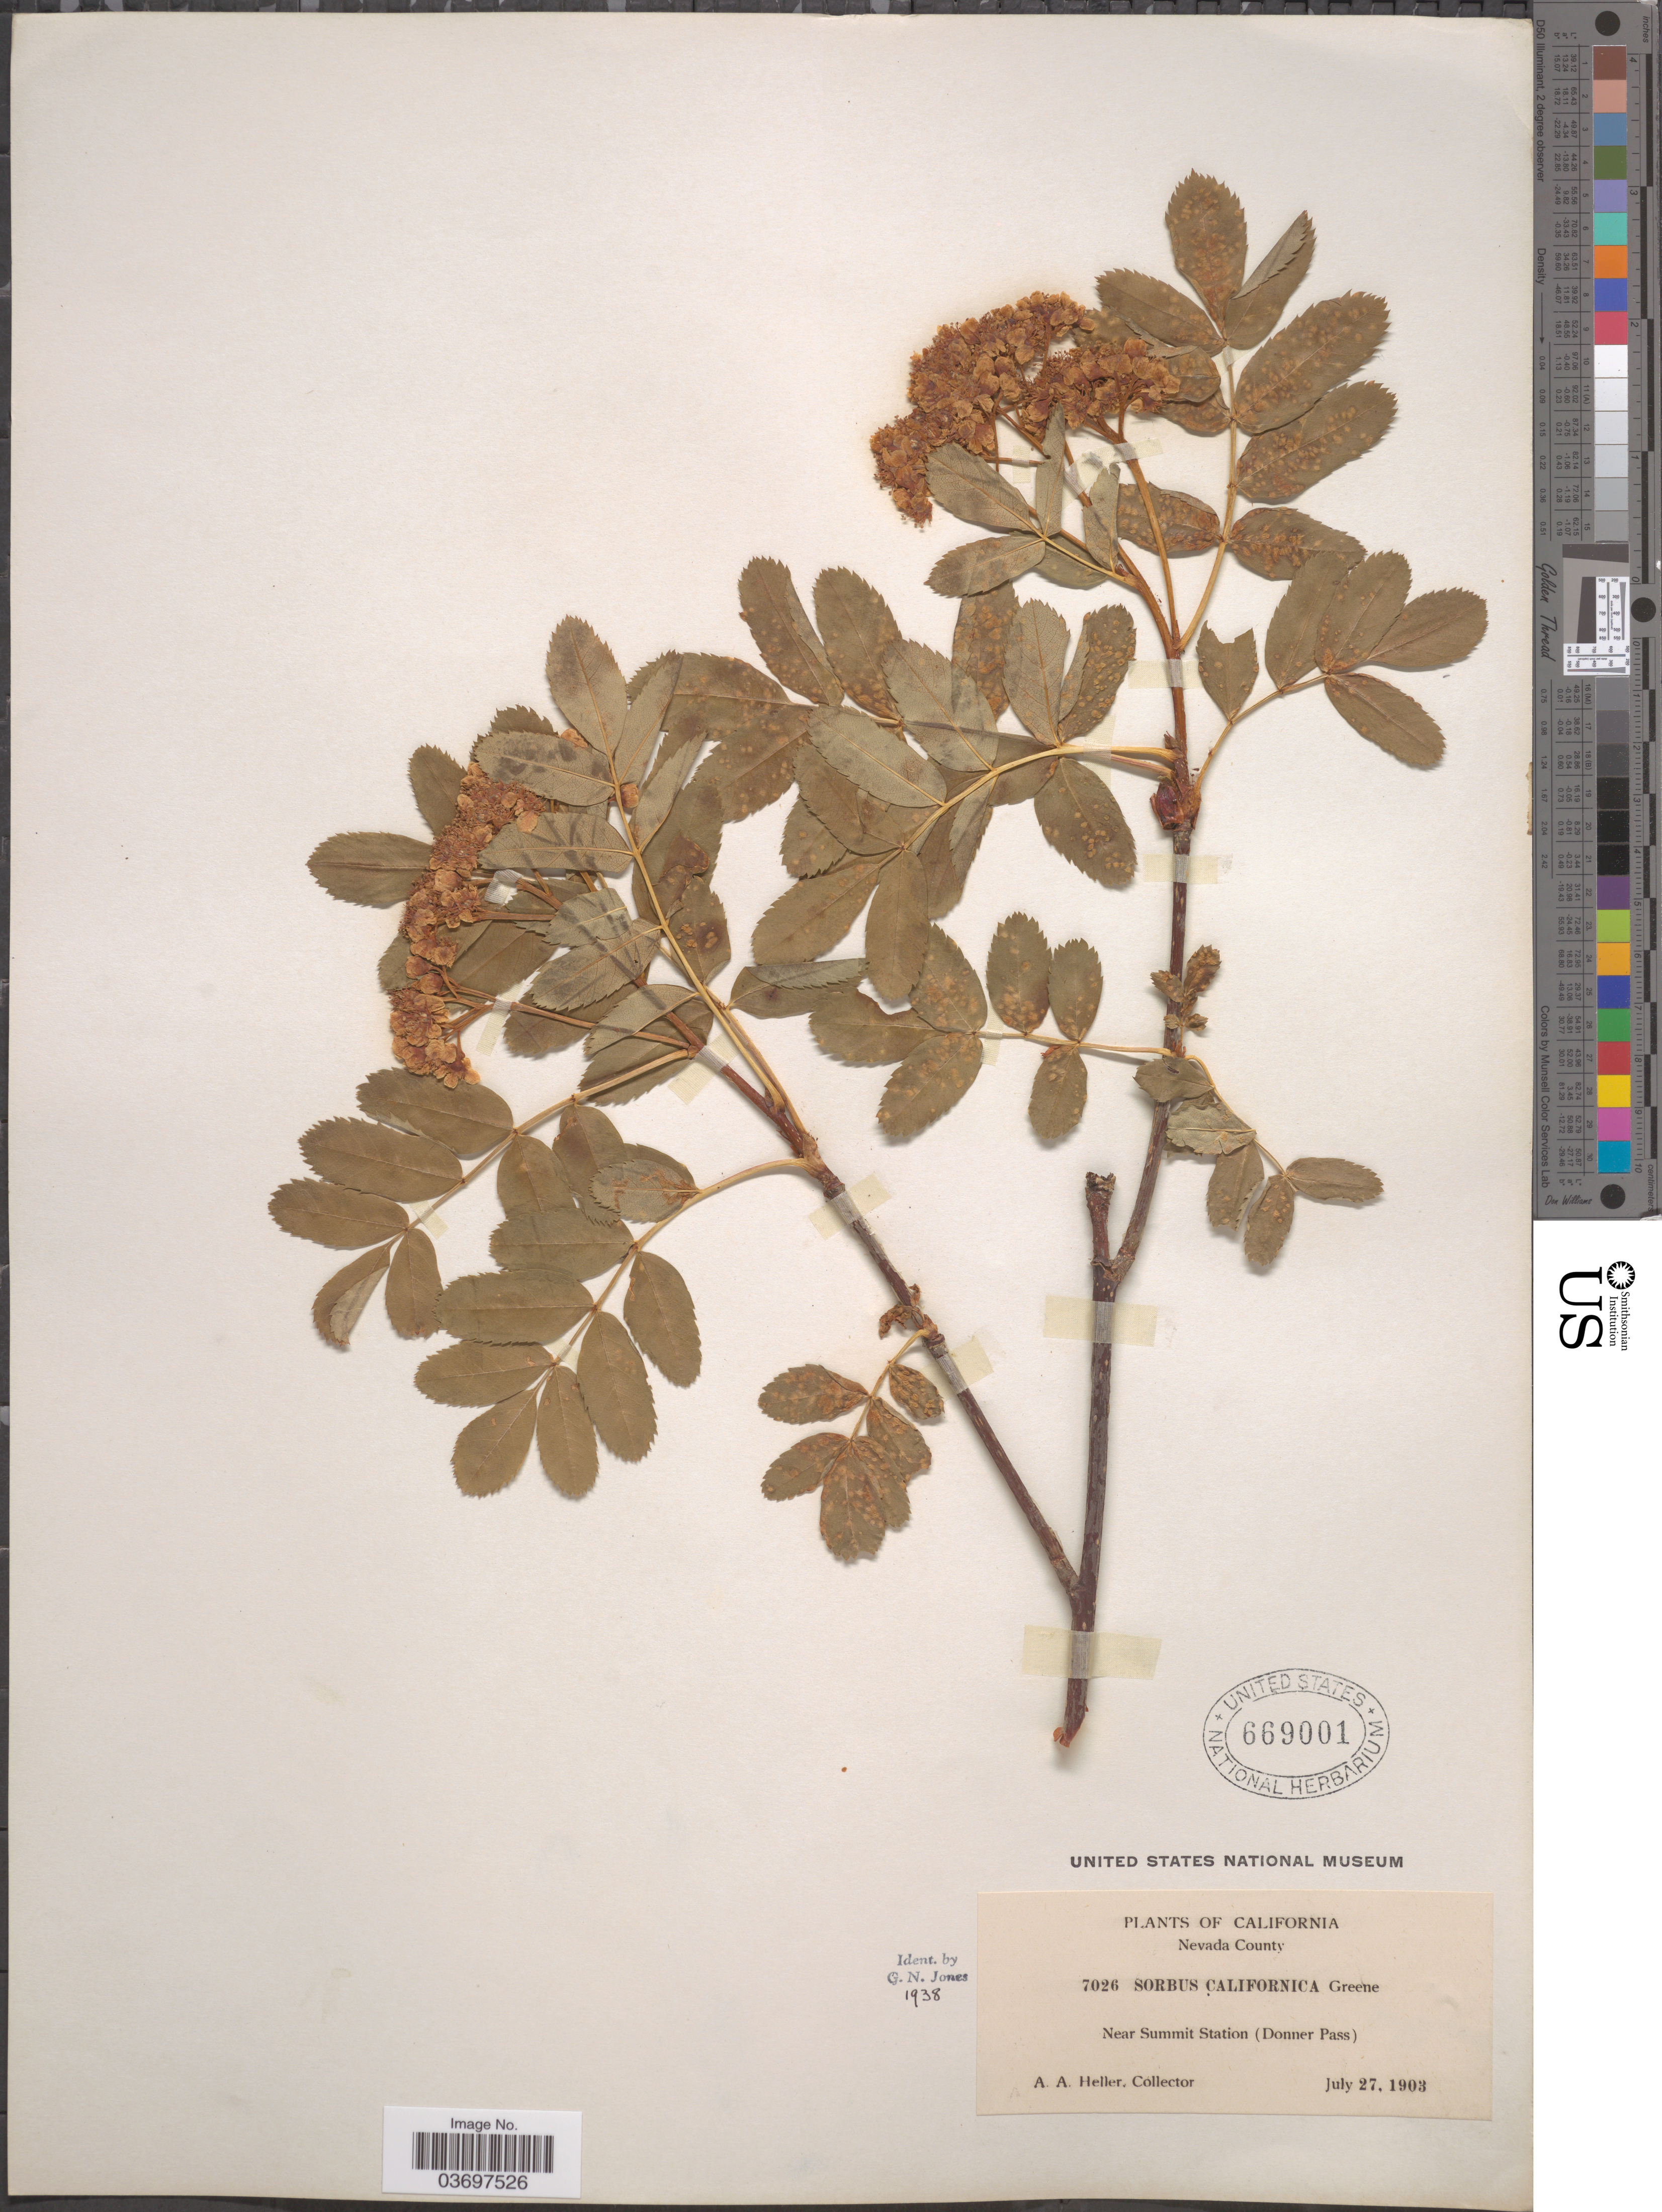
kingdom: Plantae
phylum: Tracheophyta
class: Magnoliopsida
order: Rosales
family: Rosaceae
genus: Sorbus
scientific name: Sorbus californica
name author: Greene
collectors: A. A. Heller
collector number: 7026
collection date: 1903-07-27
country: United States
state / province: California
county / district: Nevada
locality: Nevada County. Near Summit Station (Donner Pass).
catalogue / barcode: US 669001